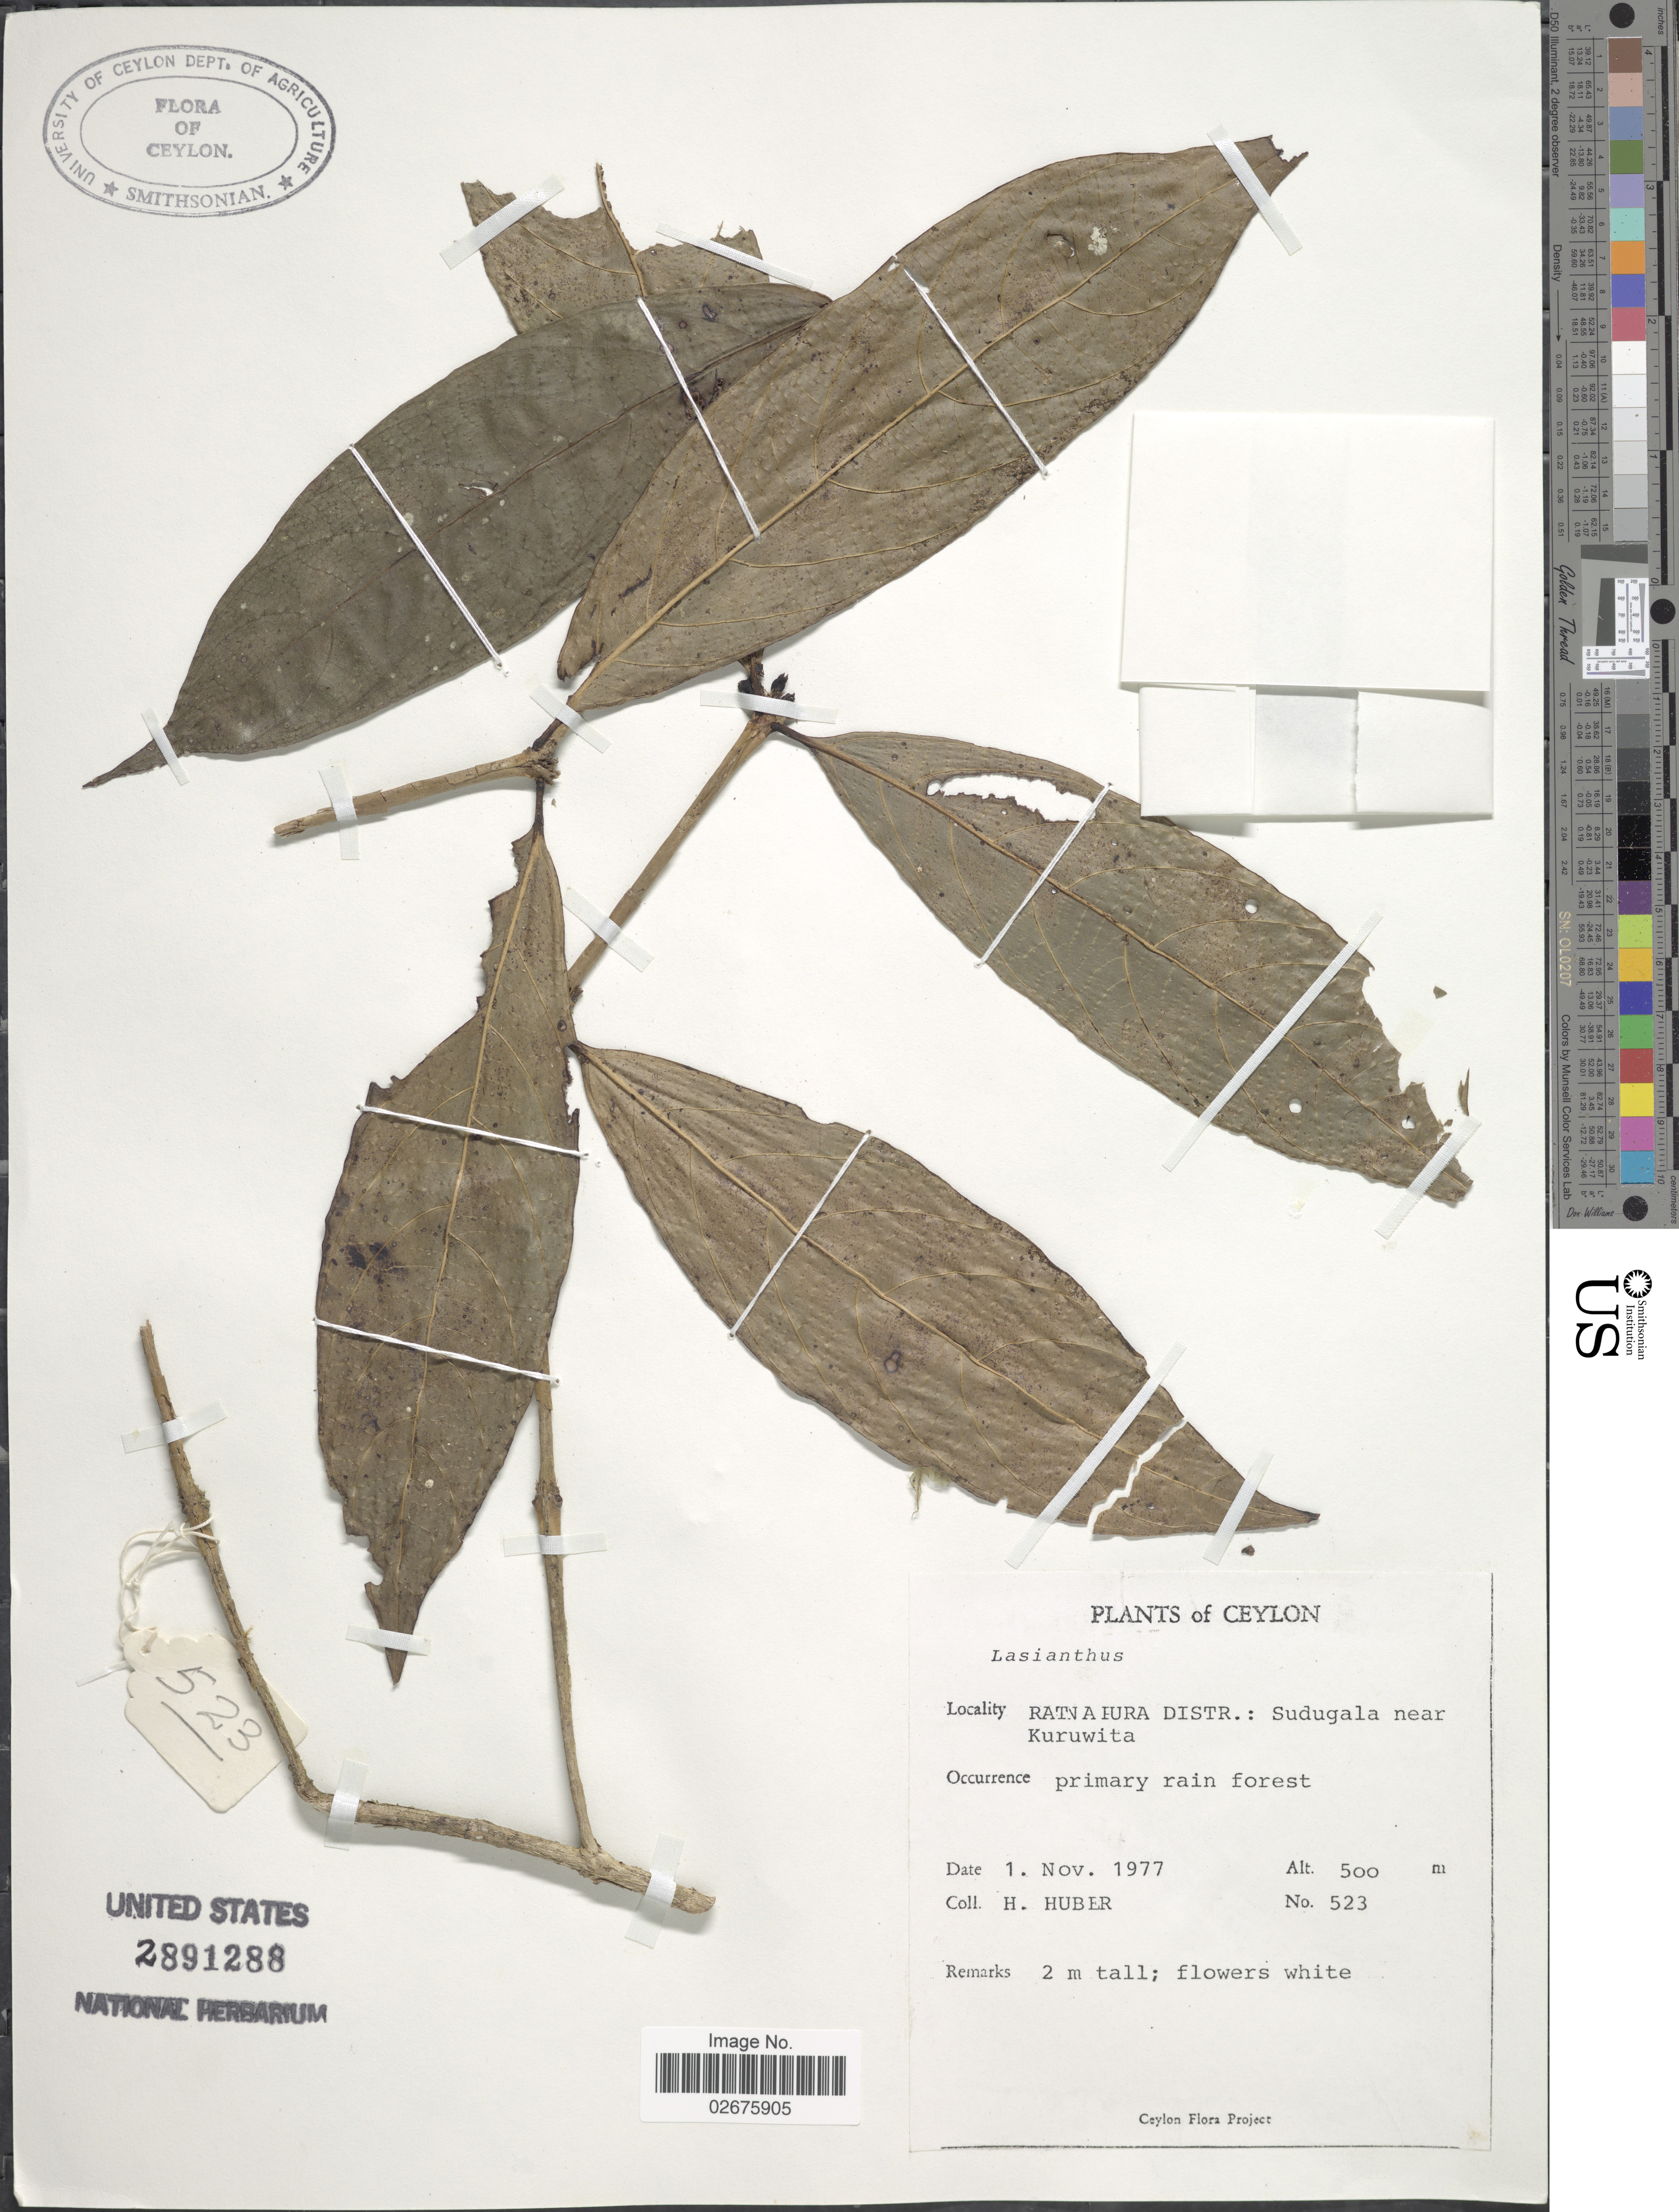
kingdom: Plantae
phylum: Tracheophyta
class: Magnoliopsida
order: Gentianales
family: Rubiaceae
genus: Lasianthus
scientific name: Lasianthus sp.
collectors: H. Huber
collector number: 523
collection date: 1977-11-01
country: Sri Lanka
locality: Ceylon, Ratnapura Distr: Sudagala near Kuruwita, primary rain forest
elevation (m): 500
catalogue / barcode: US 2891288